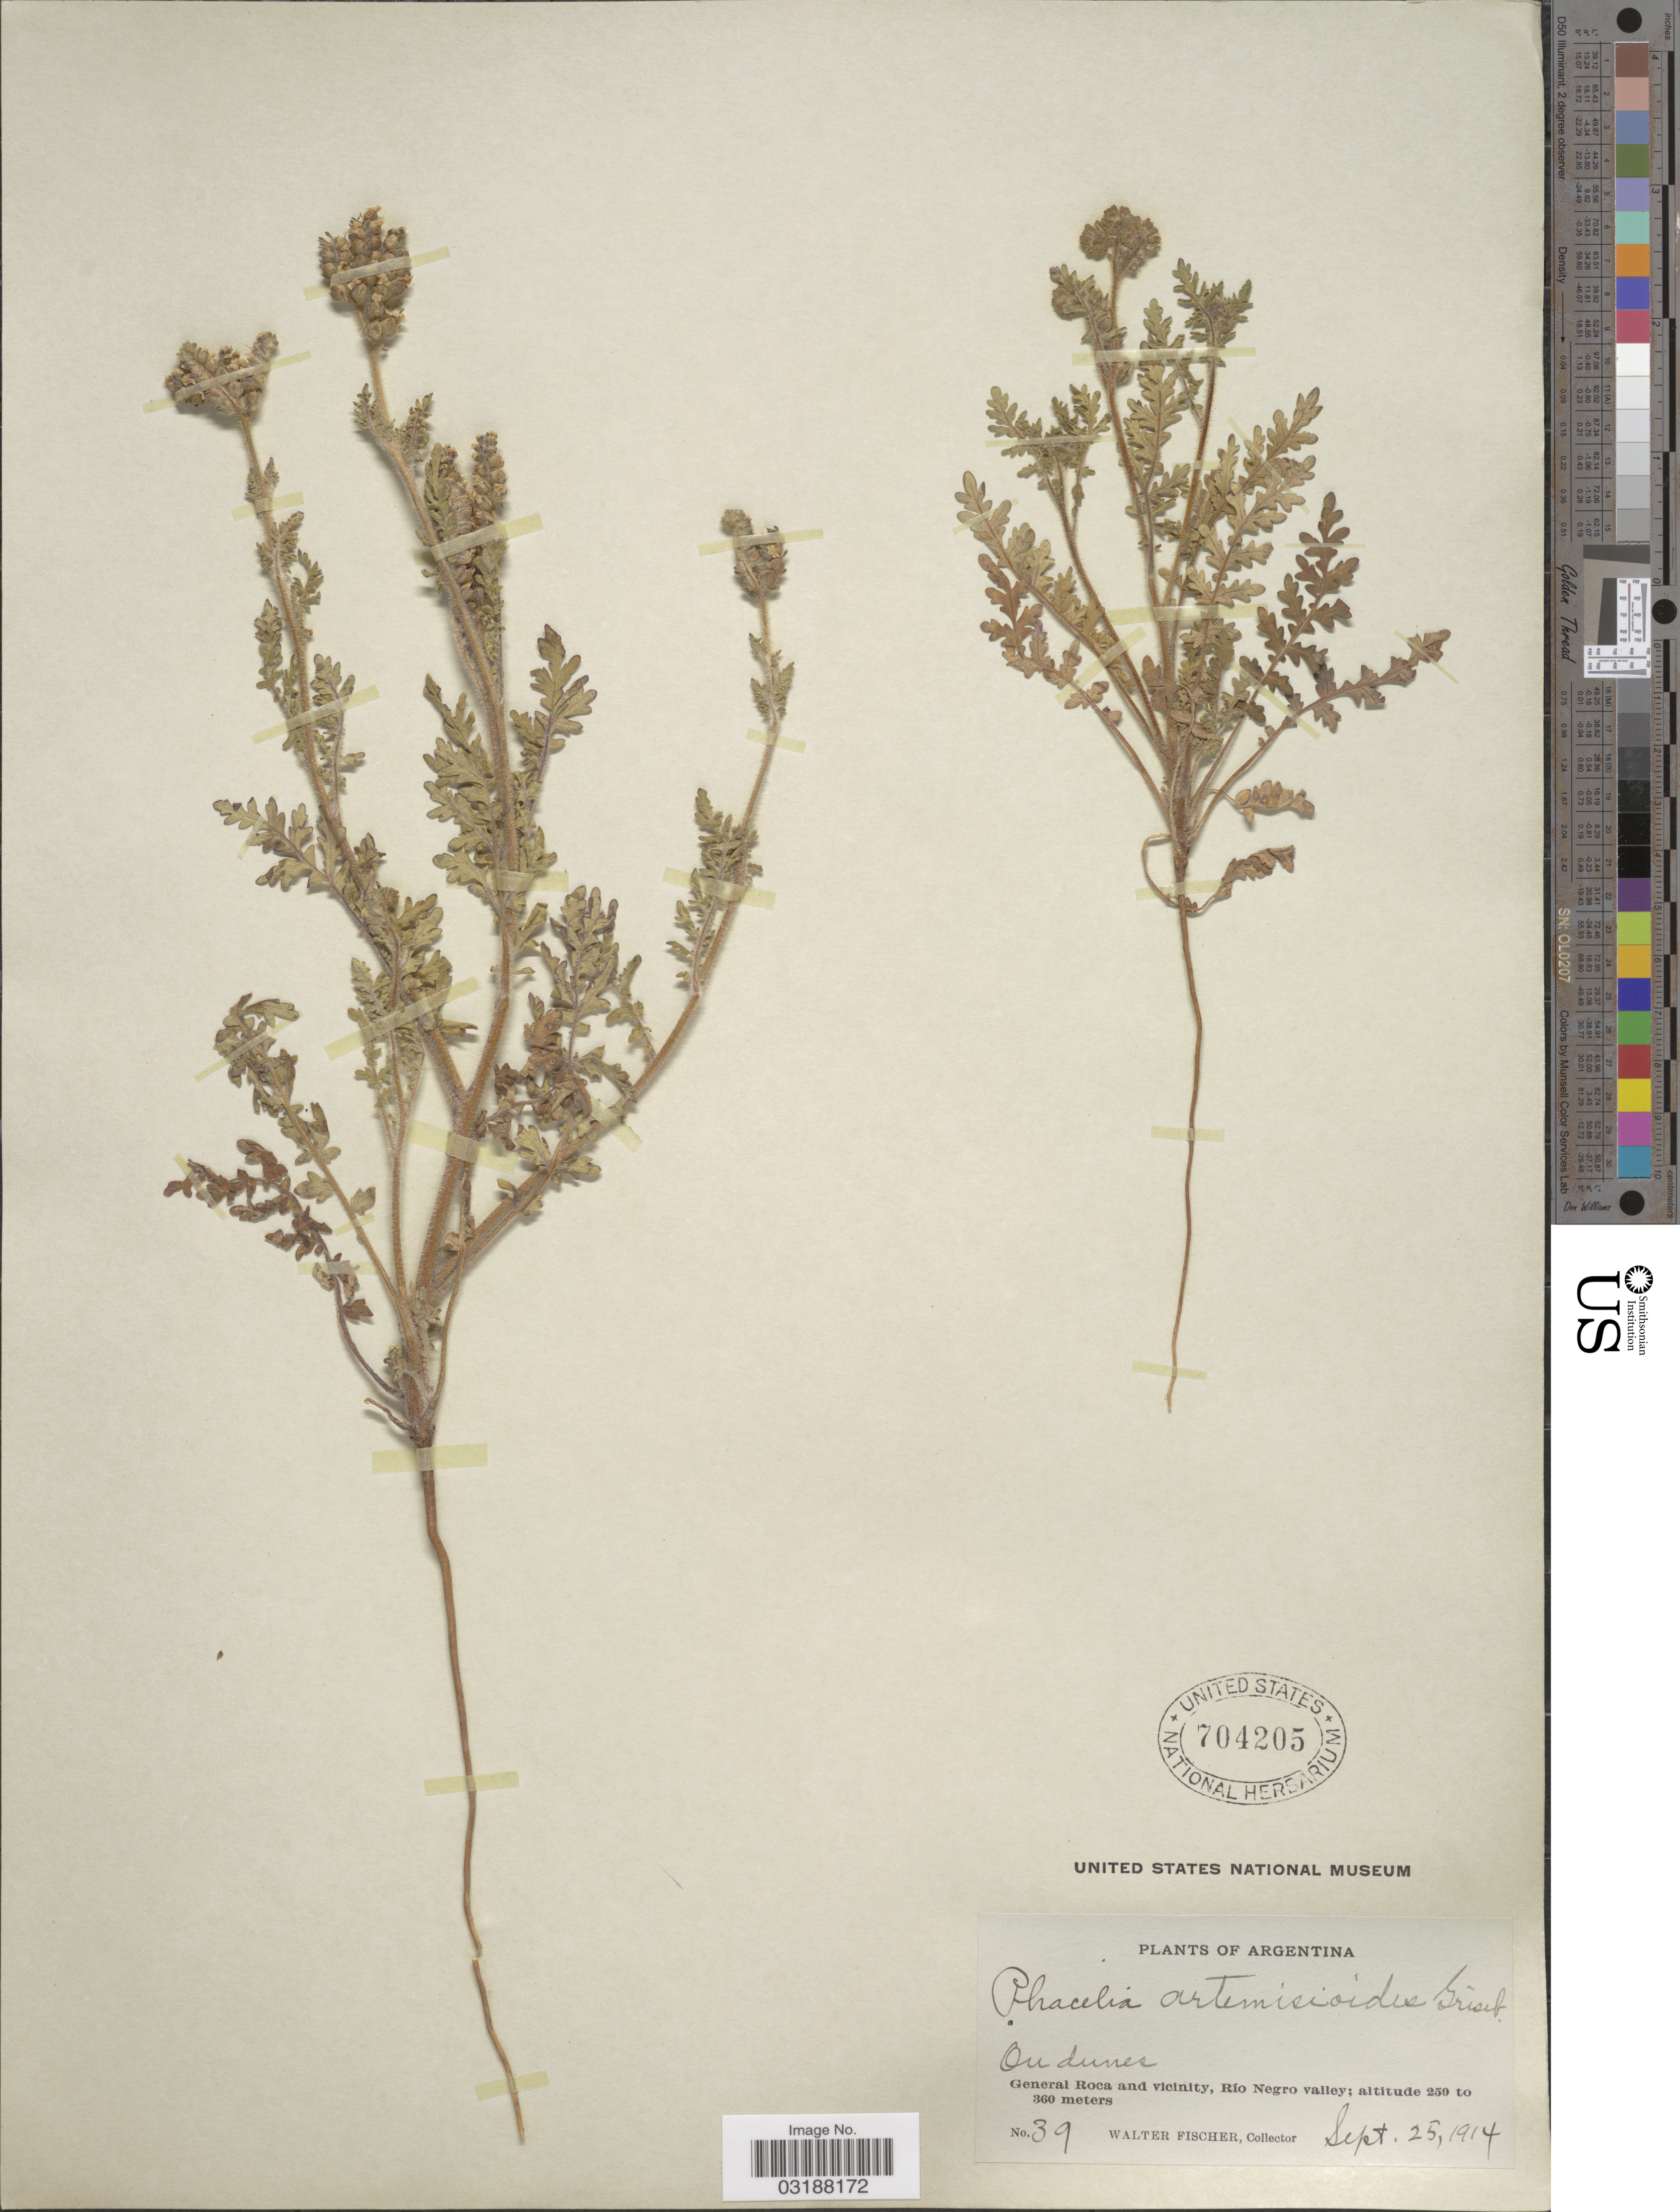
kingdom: Plantae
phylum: Tracheophyta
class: Magnoliopsida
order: Boraginales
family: Hydrophyllaceae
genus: Phacelia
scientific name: Phacelia artemisioides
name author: Griseb.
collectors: W. Fischer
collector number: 39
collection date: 1914-09-25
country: Argentina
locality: General Roca and vicinity, Río Negro valley.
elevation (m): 250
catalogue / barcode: US 704205